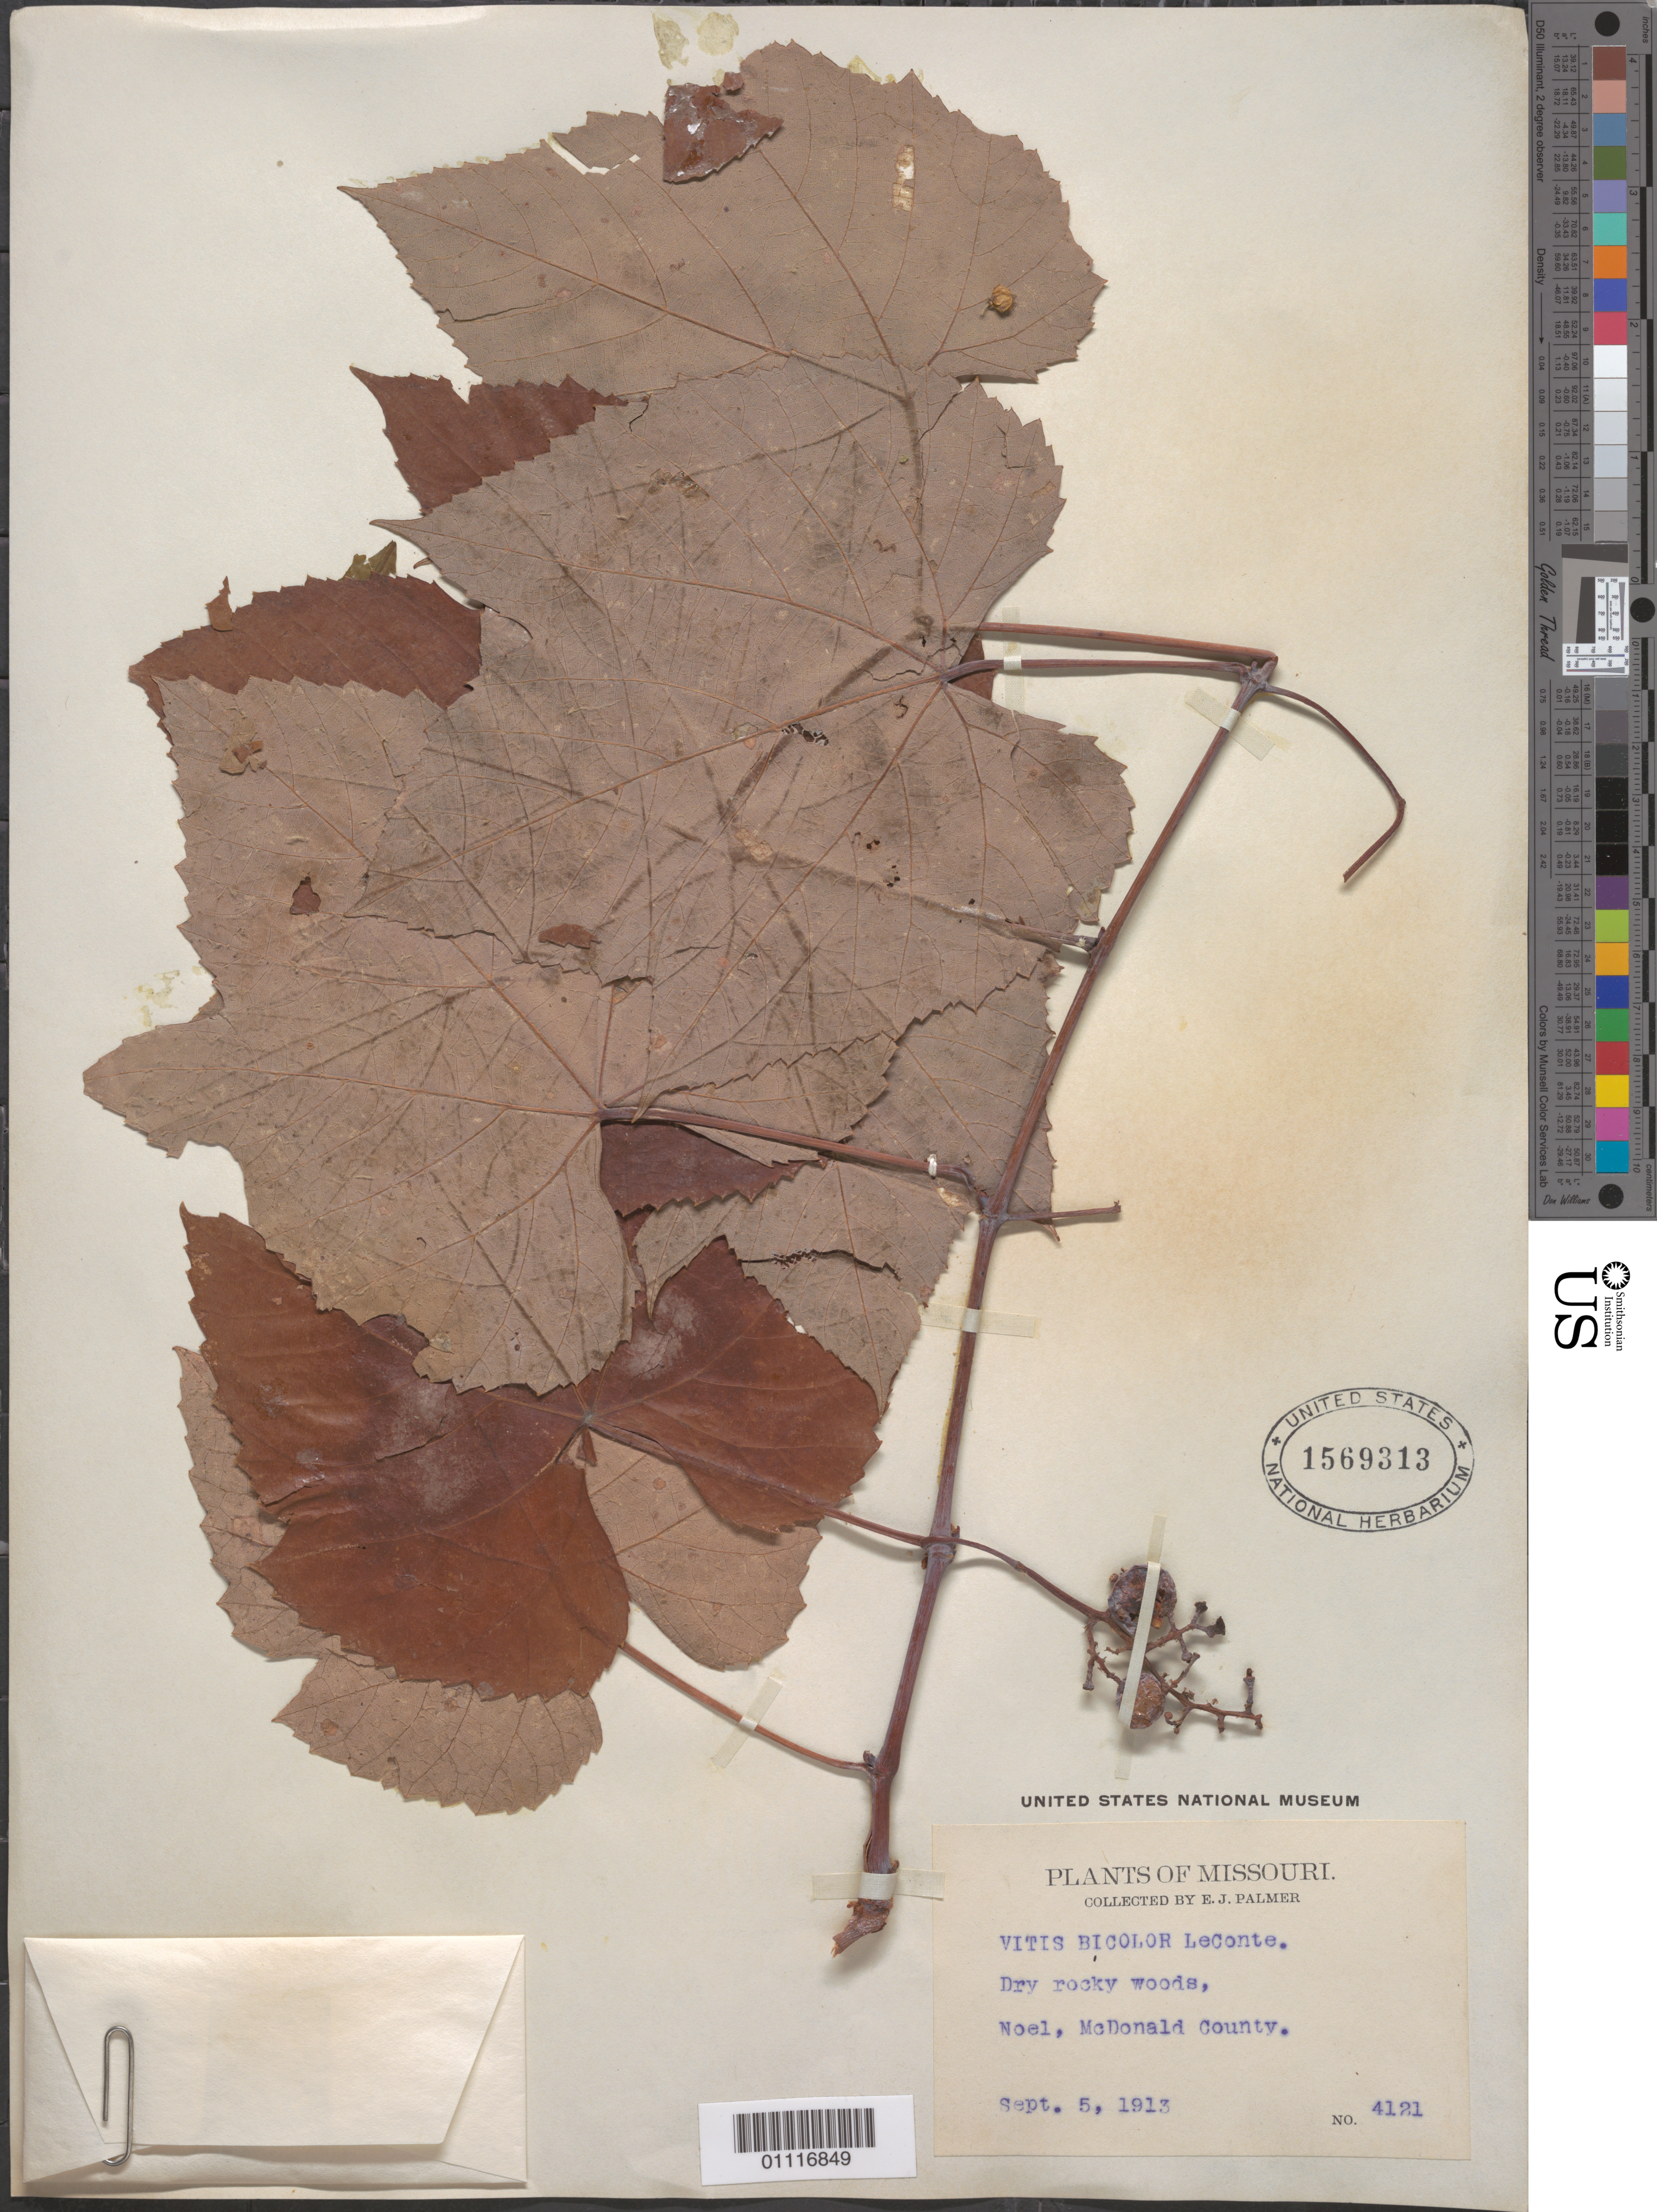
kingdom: Plantae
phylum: Tracheophyta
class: Magnoliopsida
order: Vitales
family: Vitaceae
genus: Vitis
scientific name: Vitis bicolor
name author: Leconte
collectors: E. J. Palmer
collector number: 4121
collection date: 1913-09-05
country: United States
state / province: Missouri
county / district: McDonald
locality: Riy rocky woods, Noel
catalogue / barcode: US 1569313